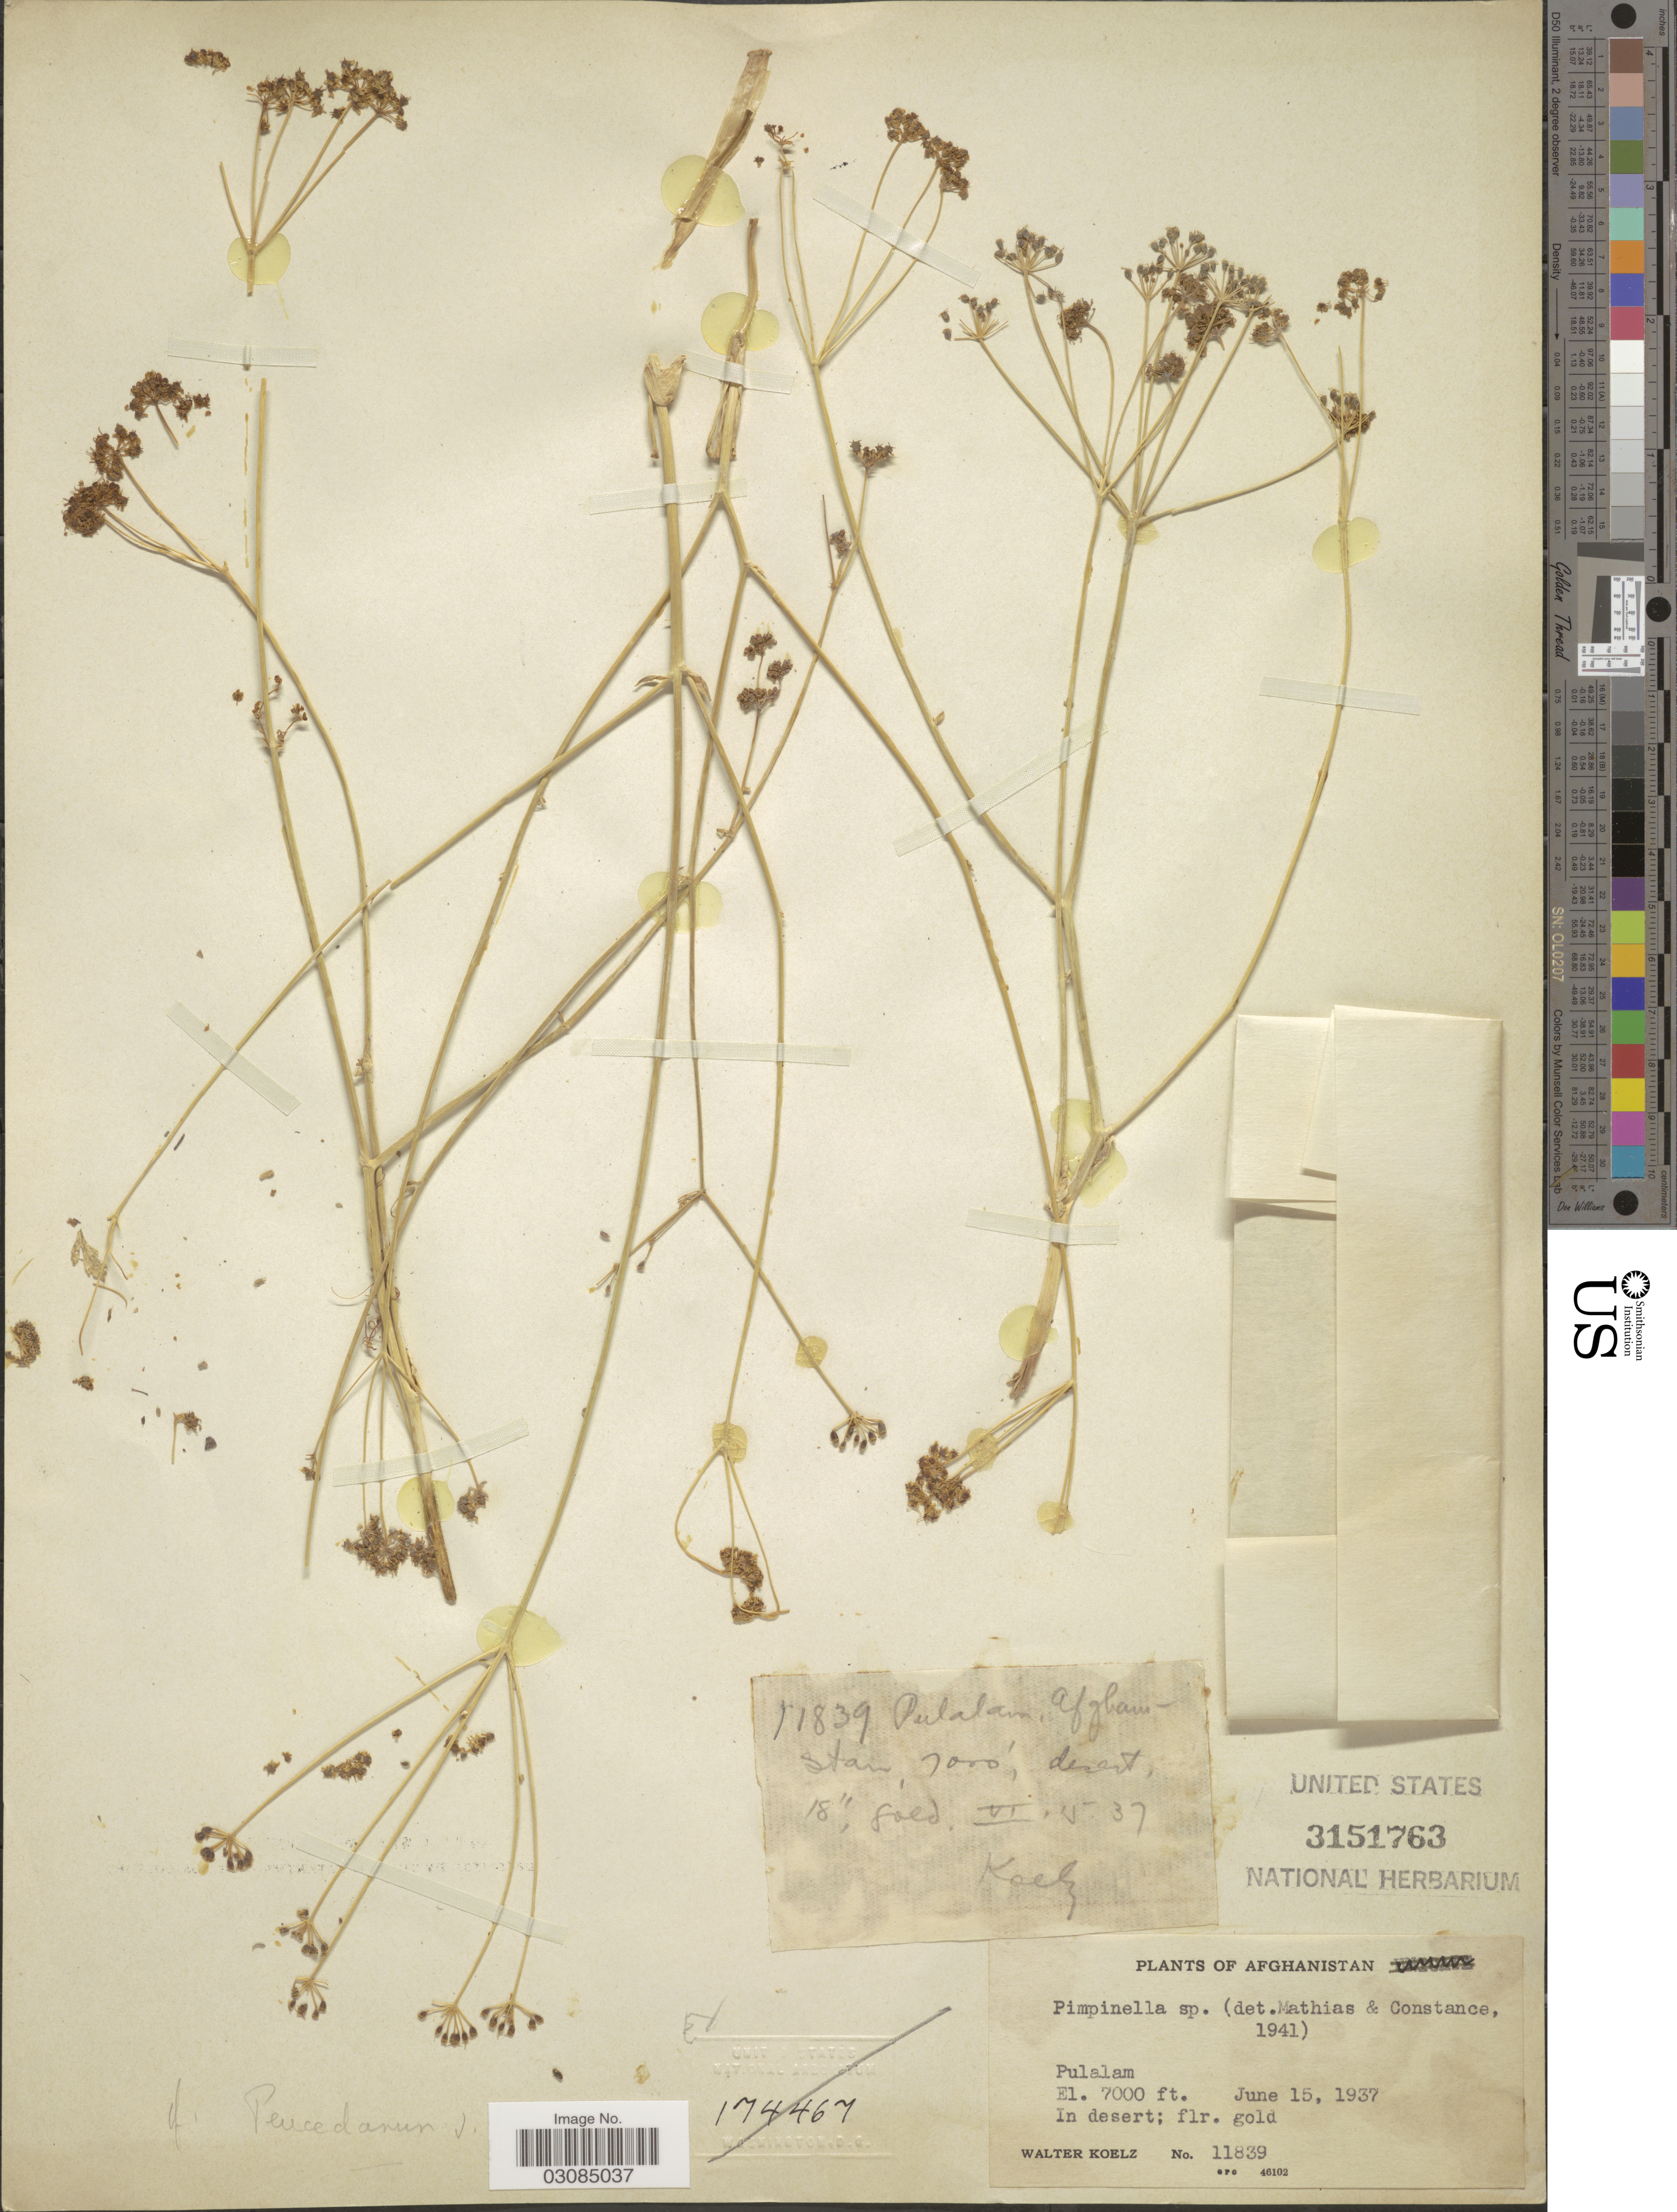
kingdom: Plantae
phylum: Tracheophyta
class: Magnoliopsida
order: Ericales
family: Ericaceae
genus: Psammisia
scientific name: Psammisia sp.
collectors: W. N. Koelz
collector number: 11839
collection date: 1937-06-15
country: Afghanistan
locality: Pulalam.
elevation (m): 2134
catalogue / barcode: US 3151763